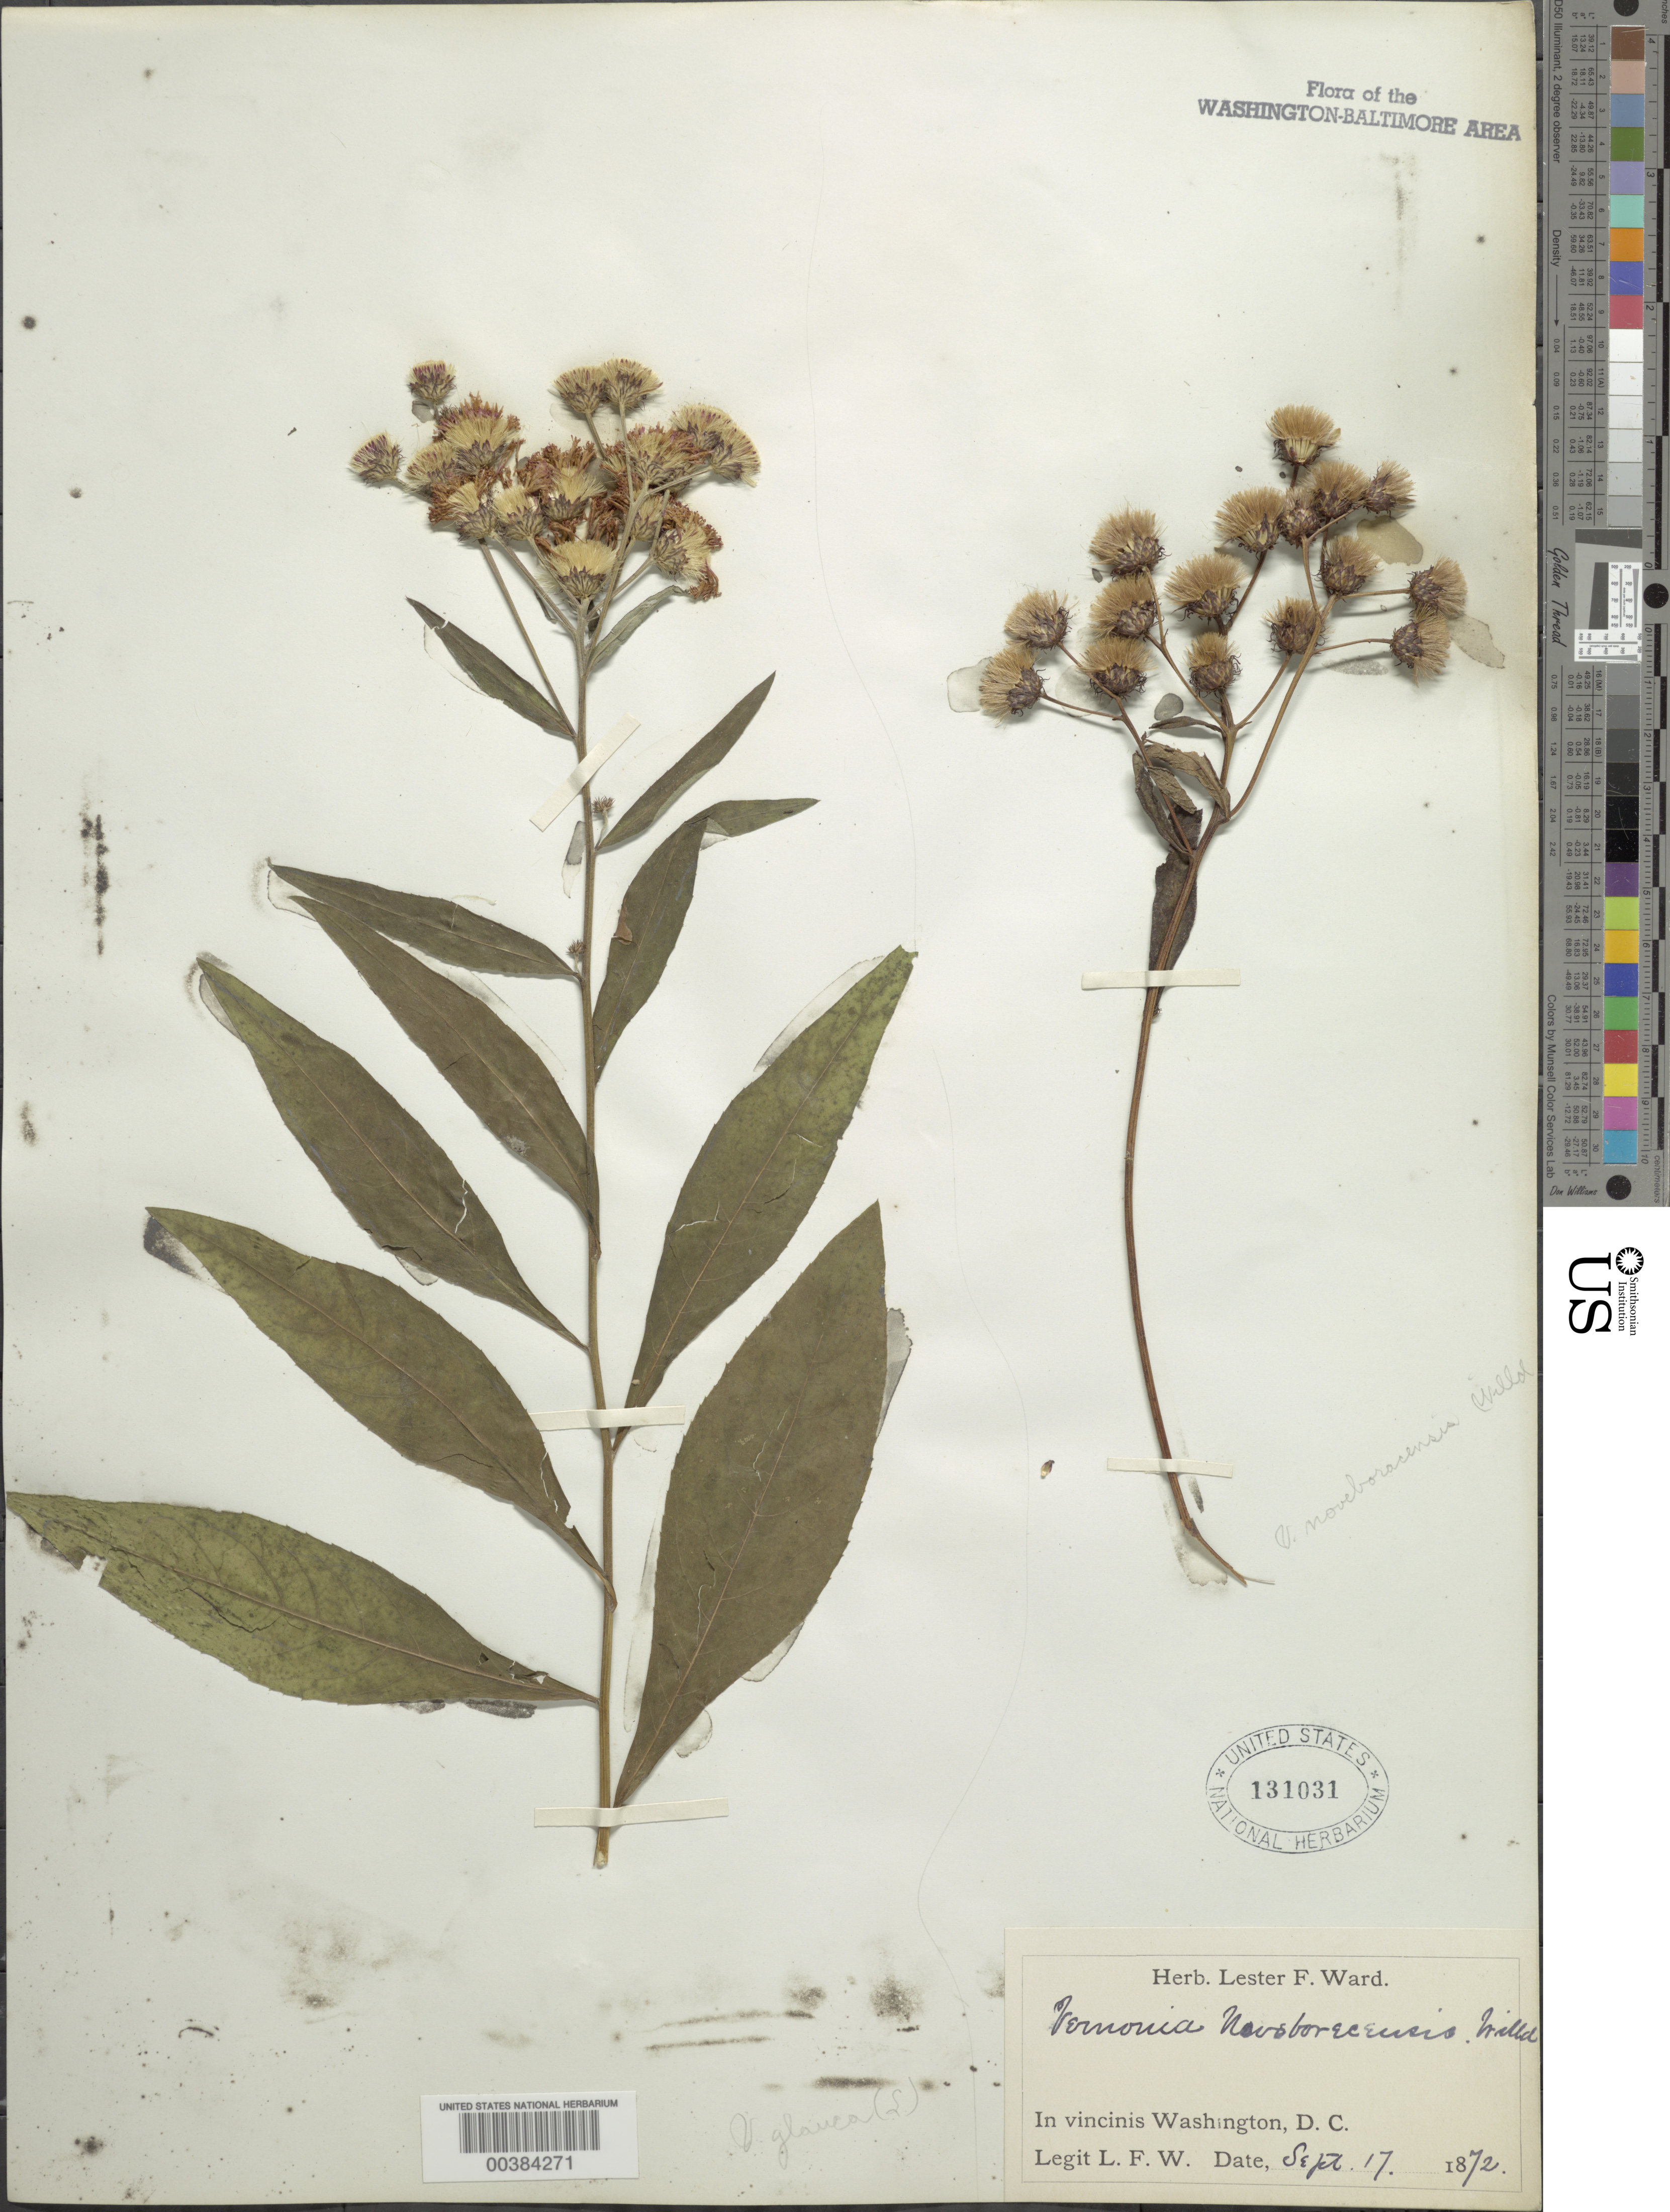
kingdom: Plantae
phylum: Tracheophyta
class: Magnoliopsida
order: Asterales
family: Asteraceae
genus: Vernonia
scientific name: Vernonia glauca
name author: (L.) Willd.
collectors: L. F. Ward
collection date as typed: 17 Sep 1872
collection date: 1872-09-17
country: United States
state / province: District of Columbia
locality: Washington DC Area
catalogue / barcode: US 131031